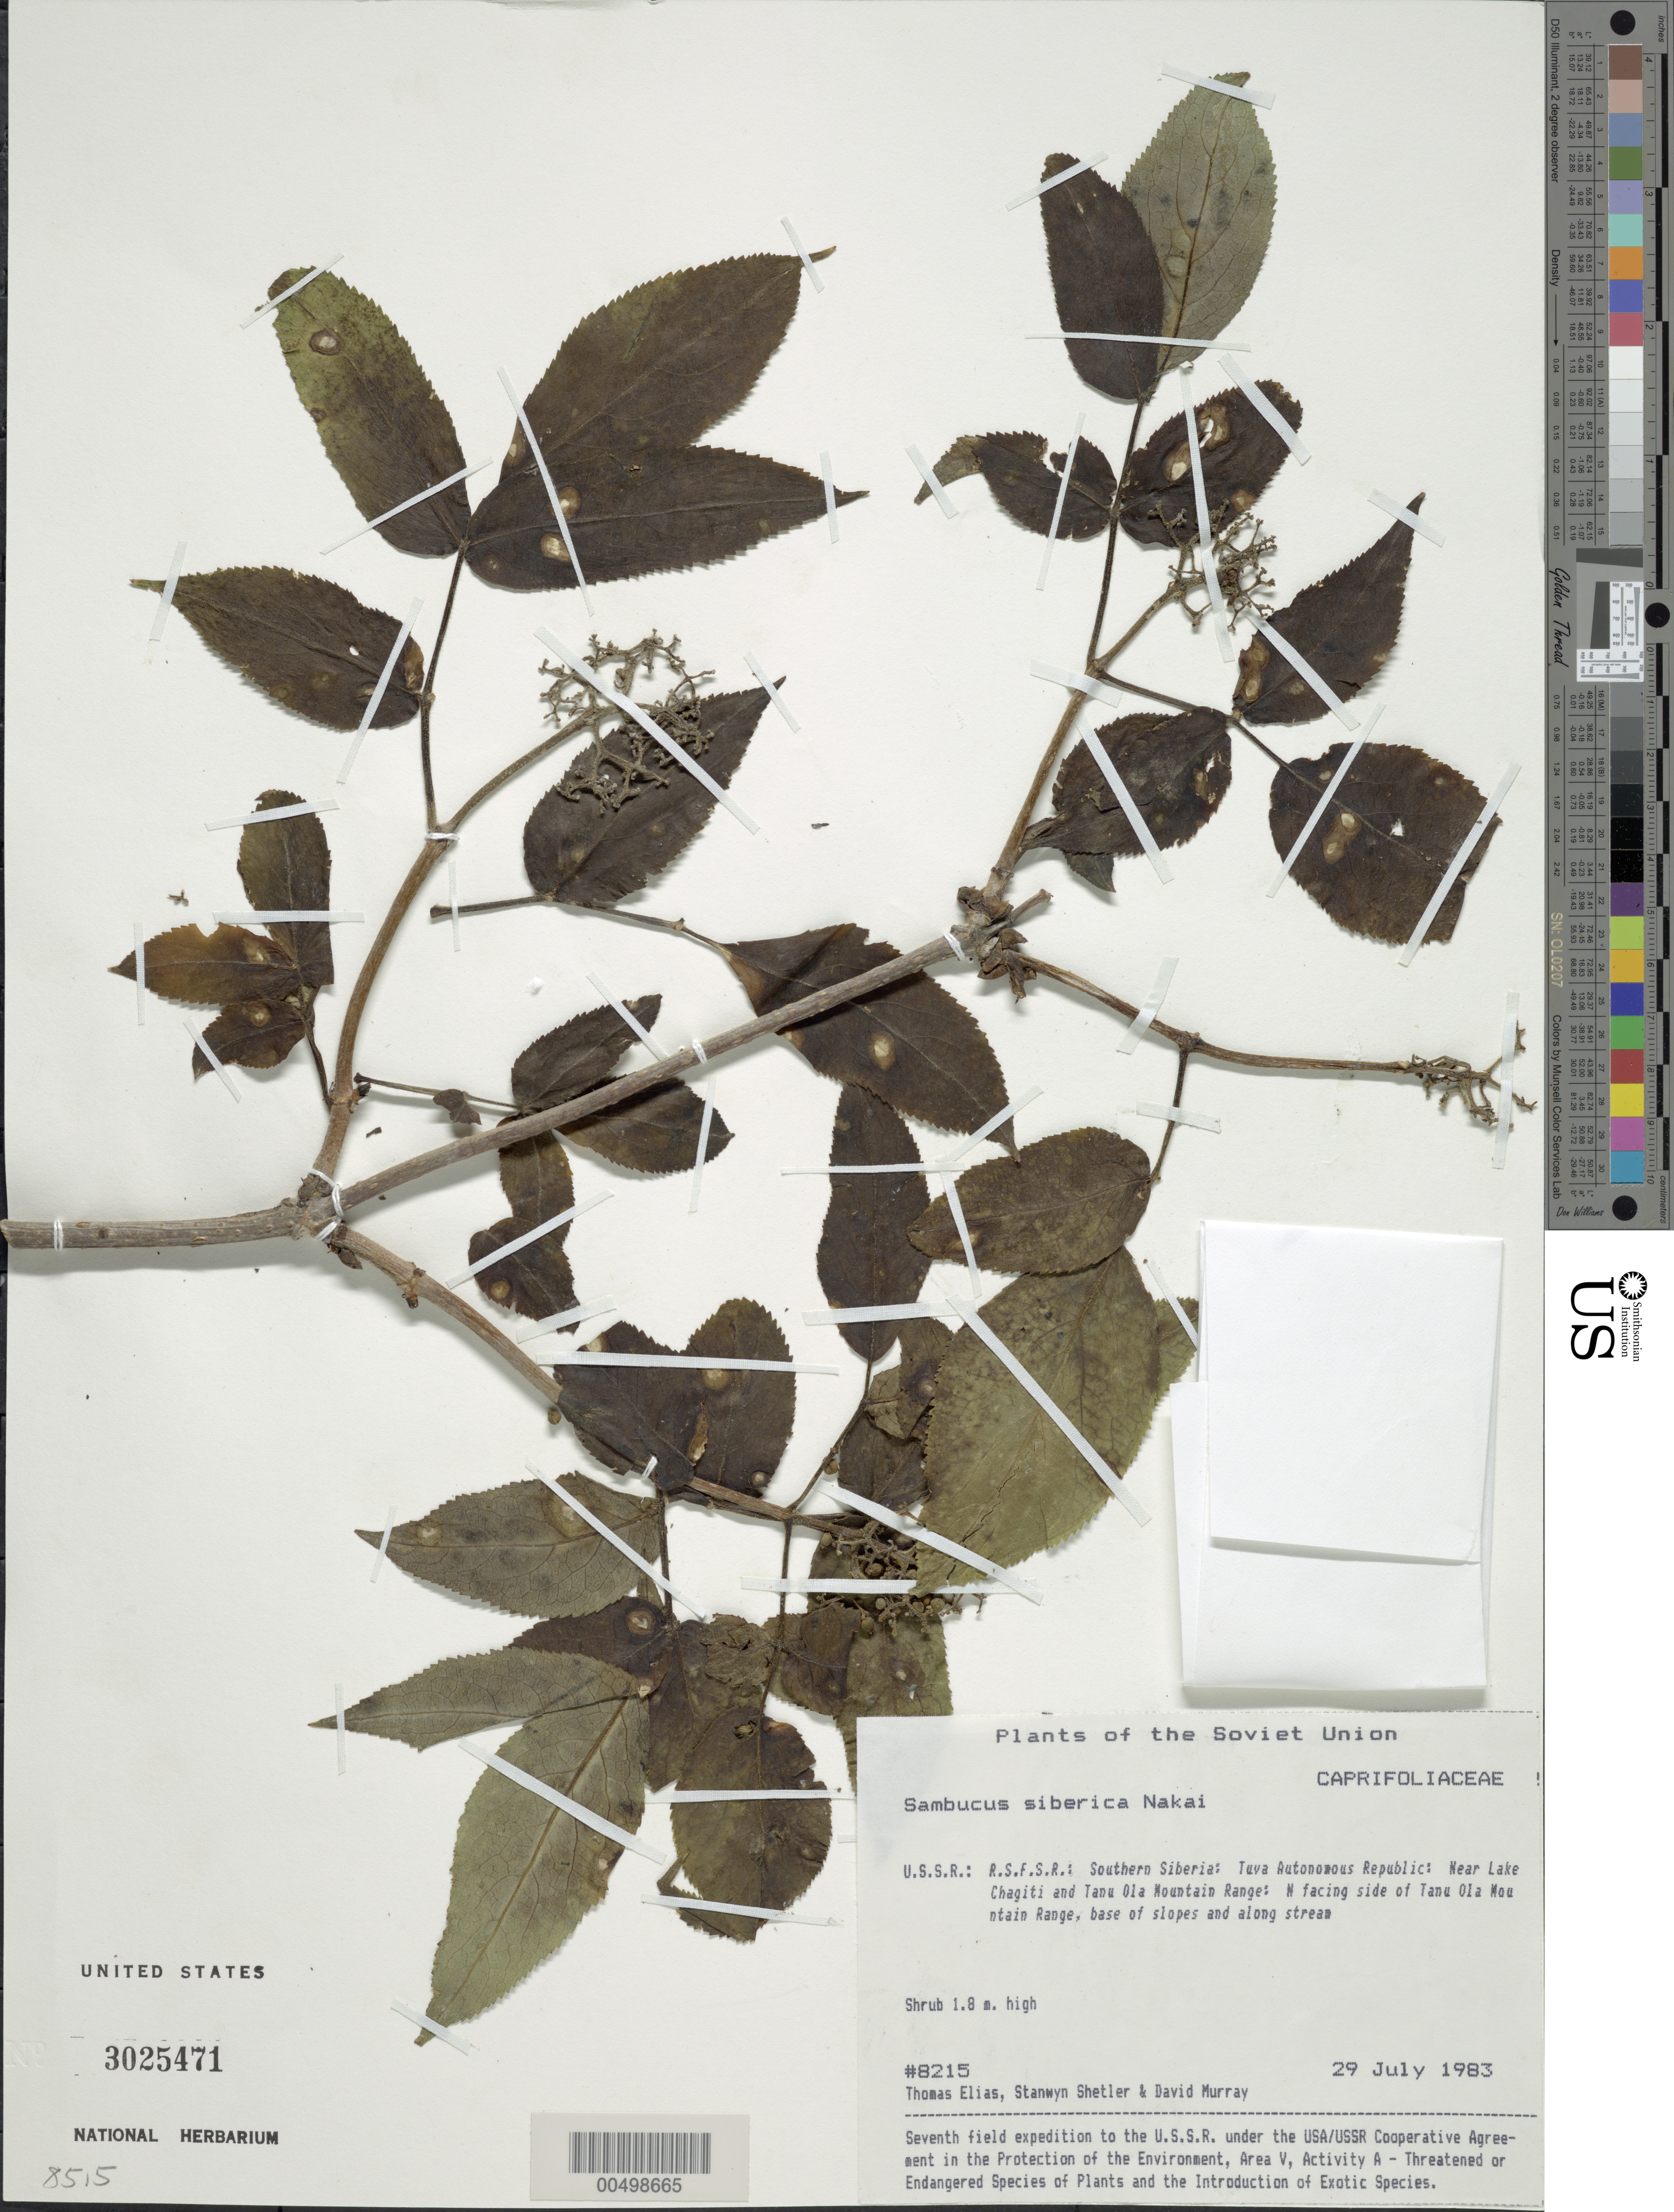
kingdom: Plantae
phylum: Tracheophyta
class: Magnoliopsida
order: Dipsacales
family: Viburnaceae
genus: Sambucus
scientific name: Sambucus sibirica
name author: Nakai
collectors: T. Elias, S. Shetler & D. F. Murray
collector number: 8215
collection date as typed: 29 Jul 1983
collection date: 1983-07-29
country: Russian Federation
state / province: Tuva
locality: Near Lake Chagatai and N-facing side of Tannu-Ola Mountain Range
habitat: base of slopes and along stream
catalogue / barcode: US 3025471